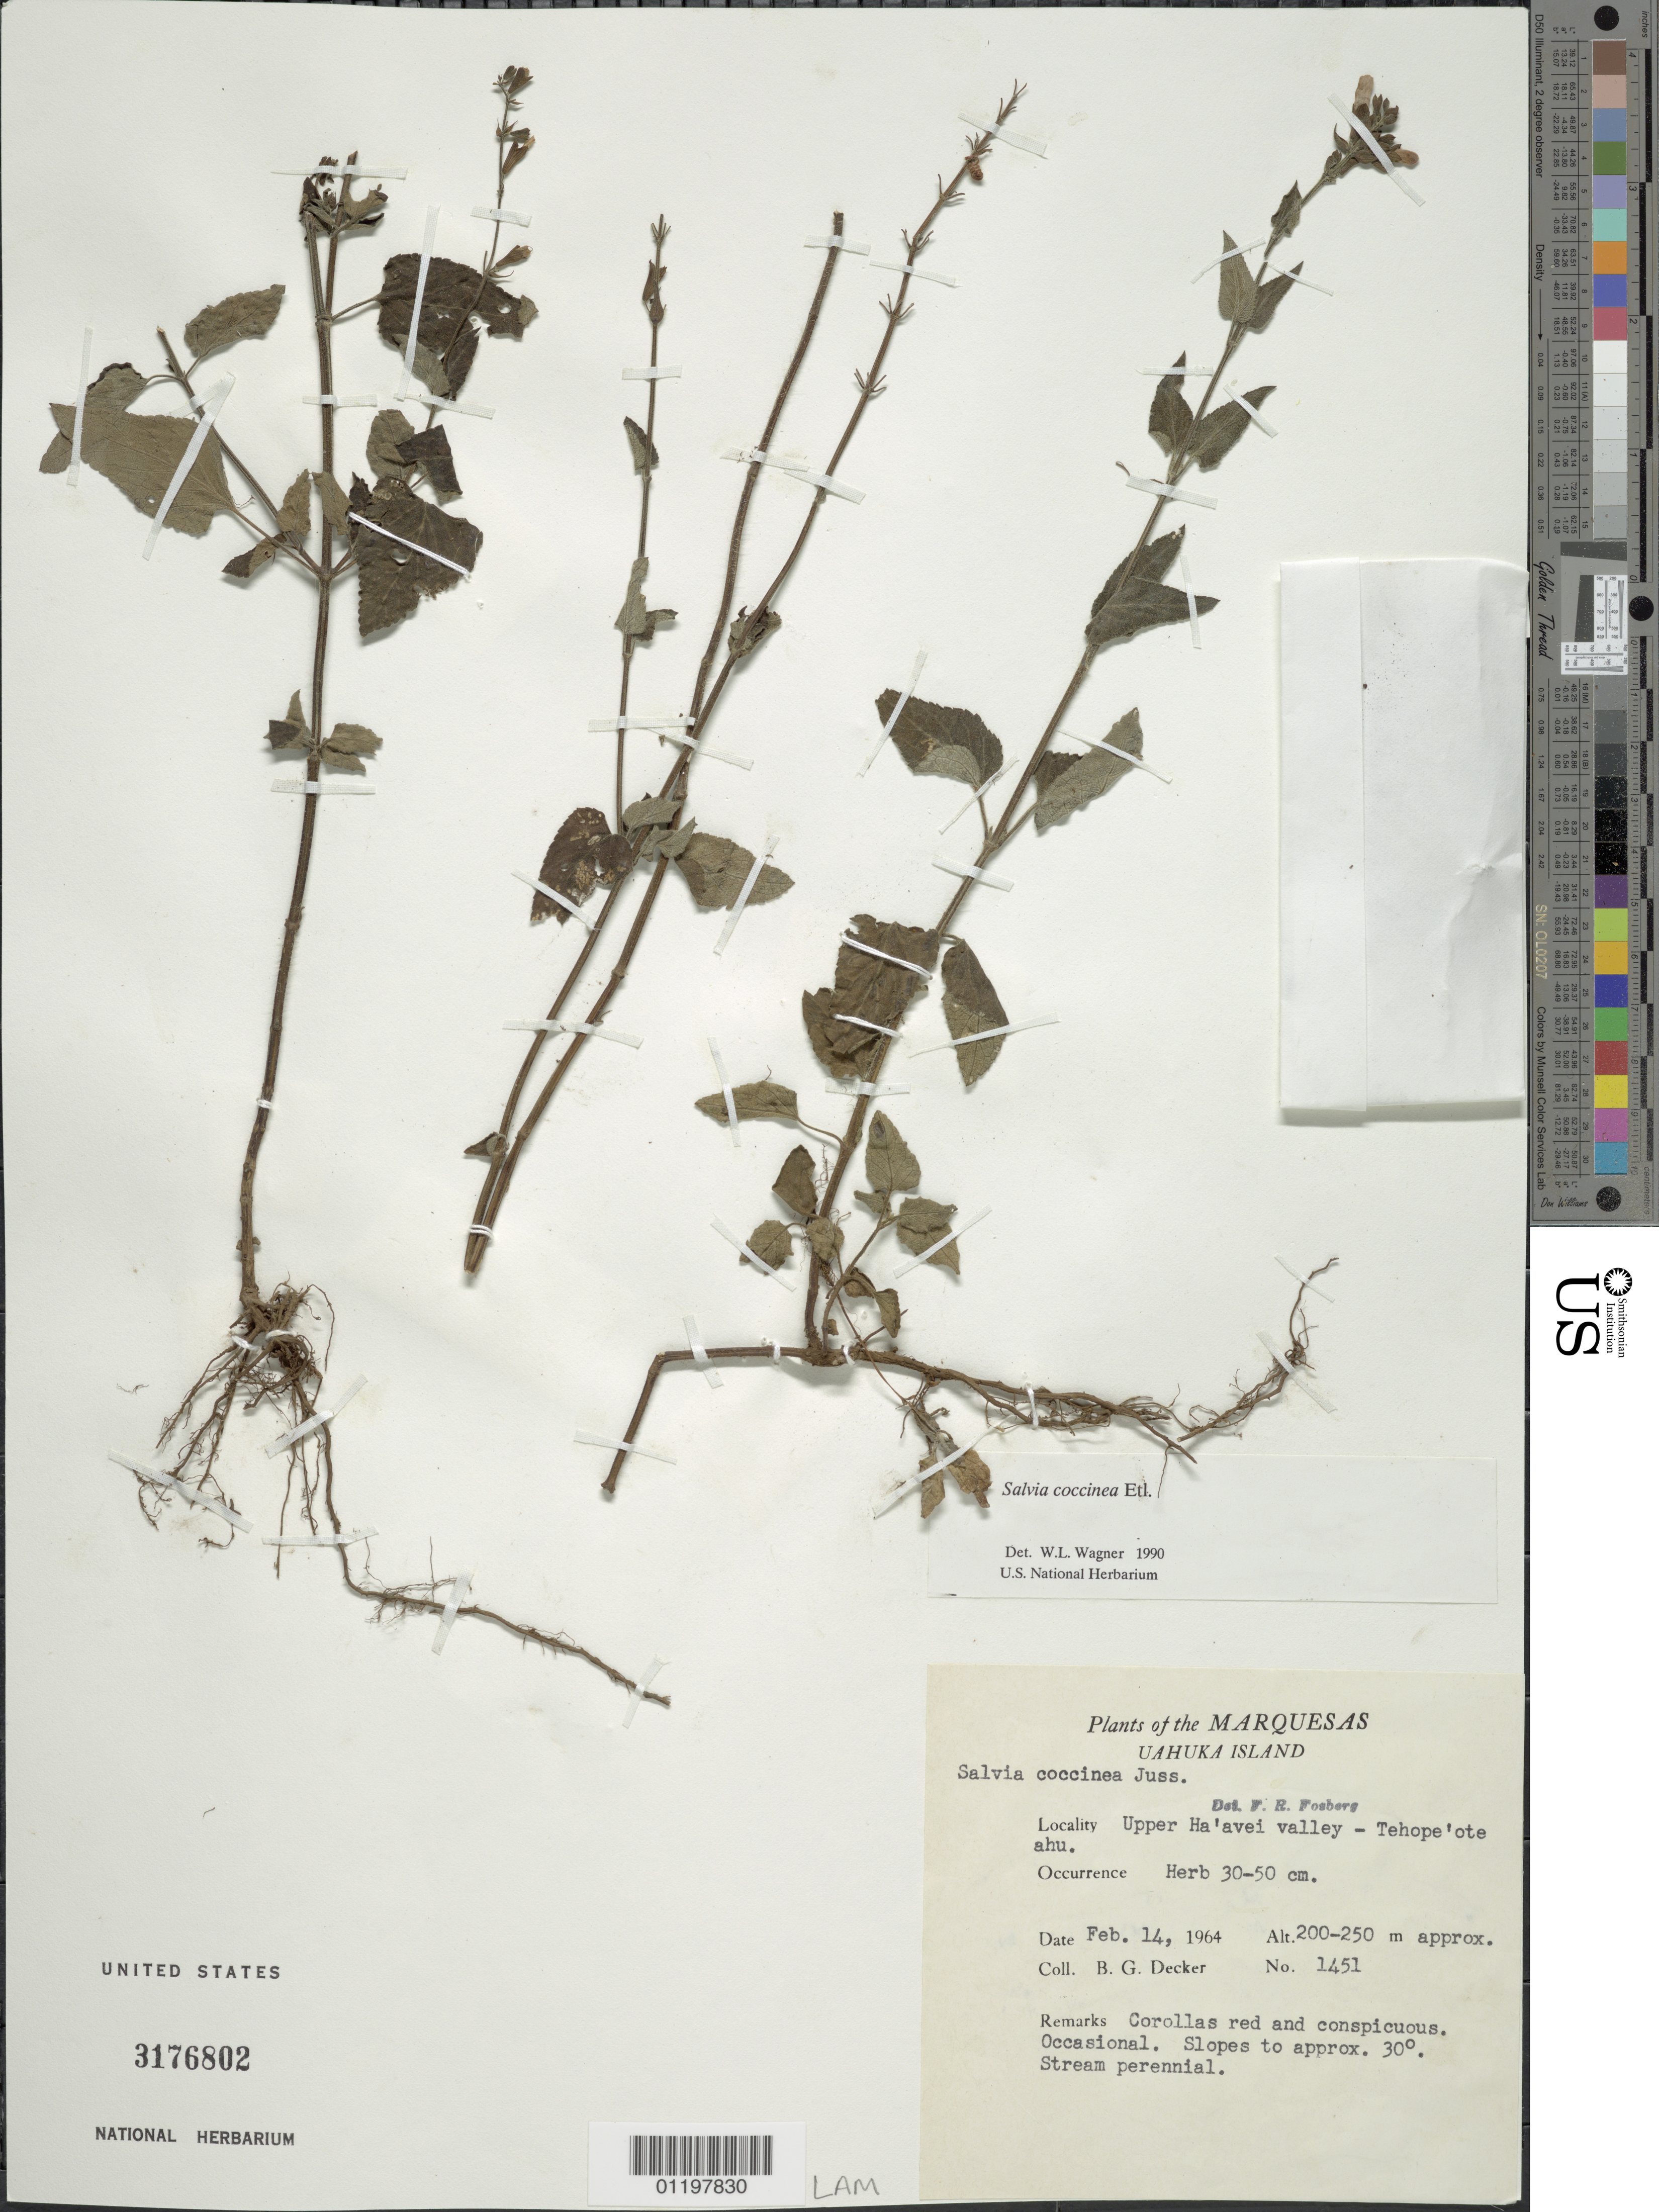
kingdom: Plantae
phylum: Tracheophyta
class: Magnoliopsida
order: Lamiales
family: Lamiaceae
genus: Salvia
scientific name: Salvia coccinea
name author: Etl.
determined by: Wagner, W. L., (BOT), Smithsonian Institution - National Museum of Natural History (UNITED STATES)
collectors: B. G. Decker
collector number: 1451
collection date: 1964-02-14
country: French Polynesia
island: Ua Huka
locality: Upper Ha'avei Valley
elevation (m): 200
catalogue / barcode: US 3176802